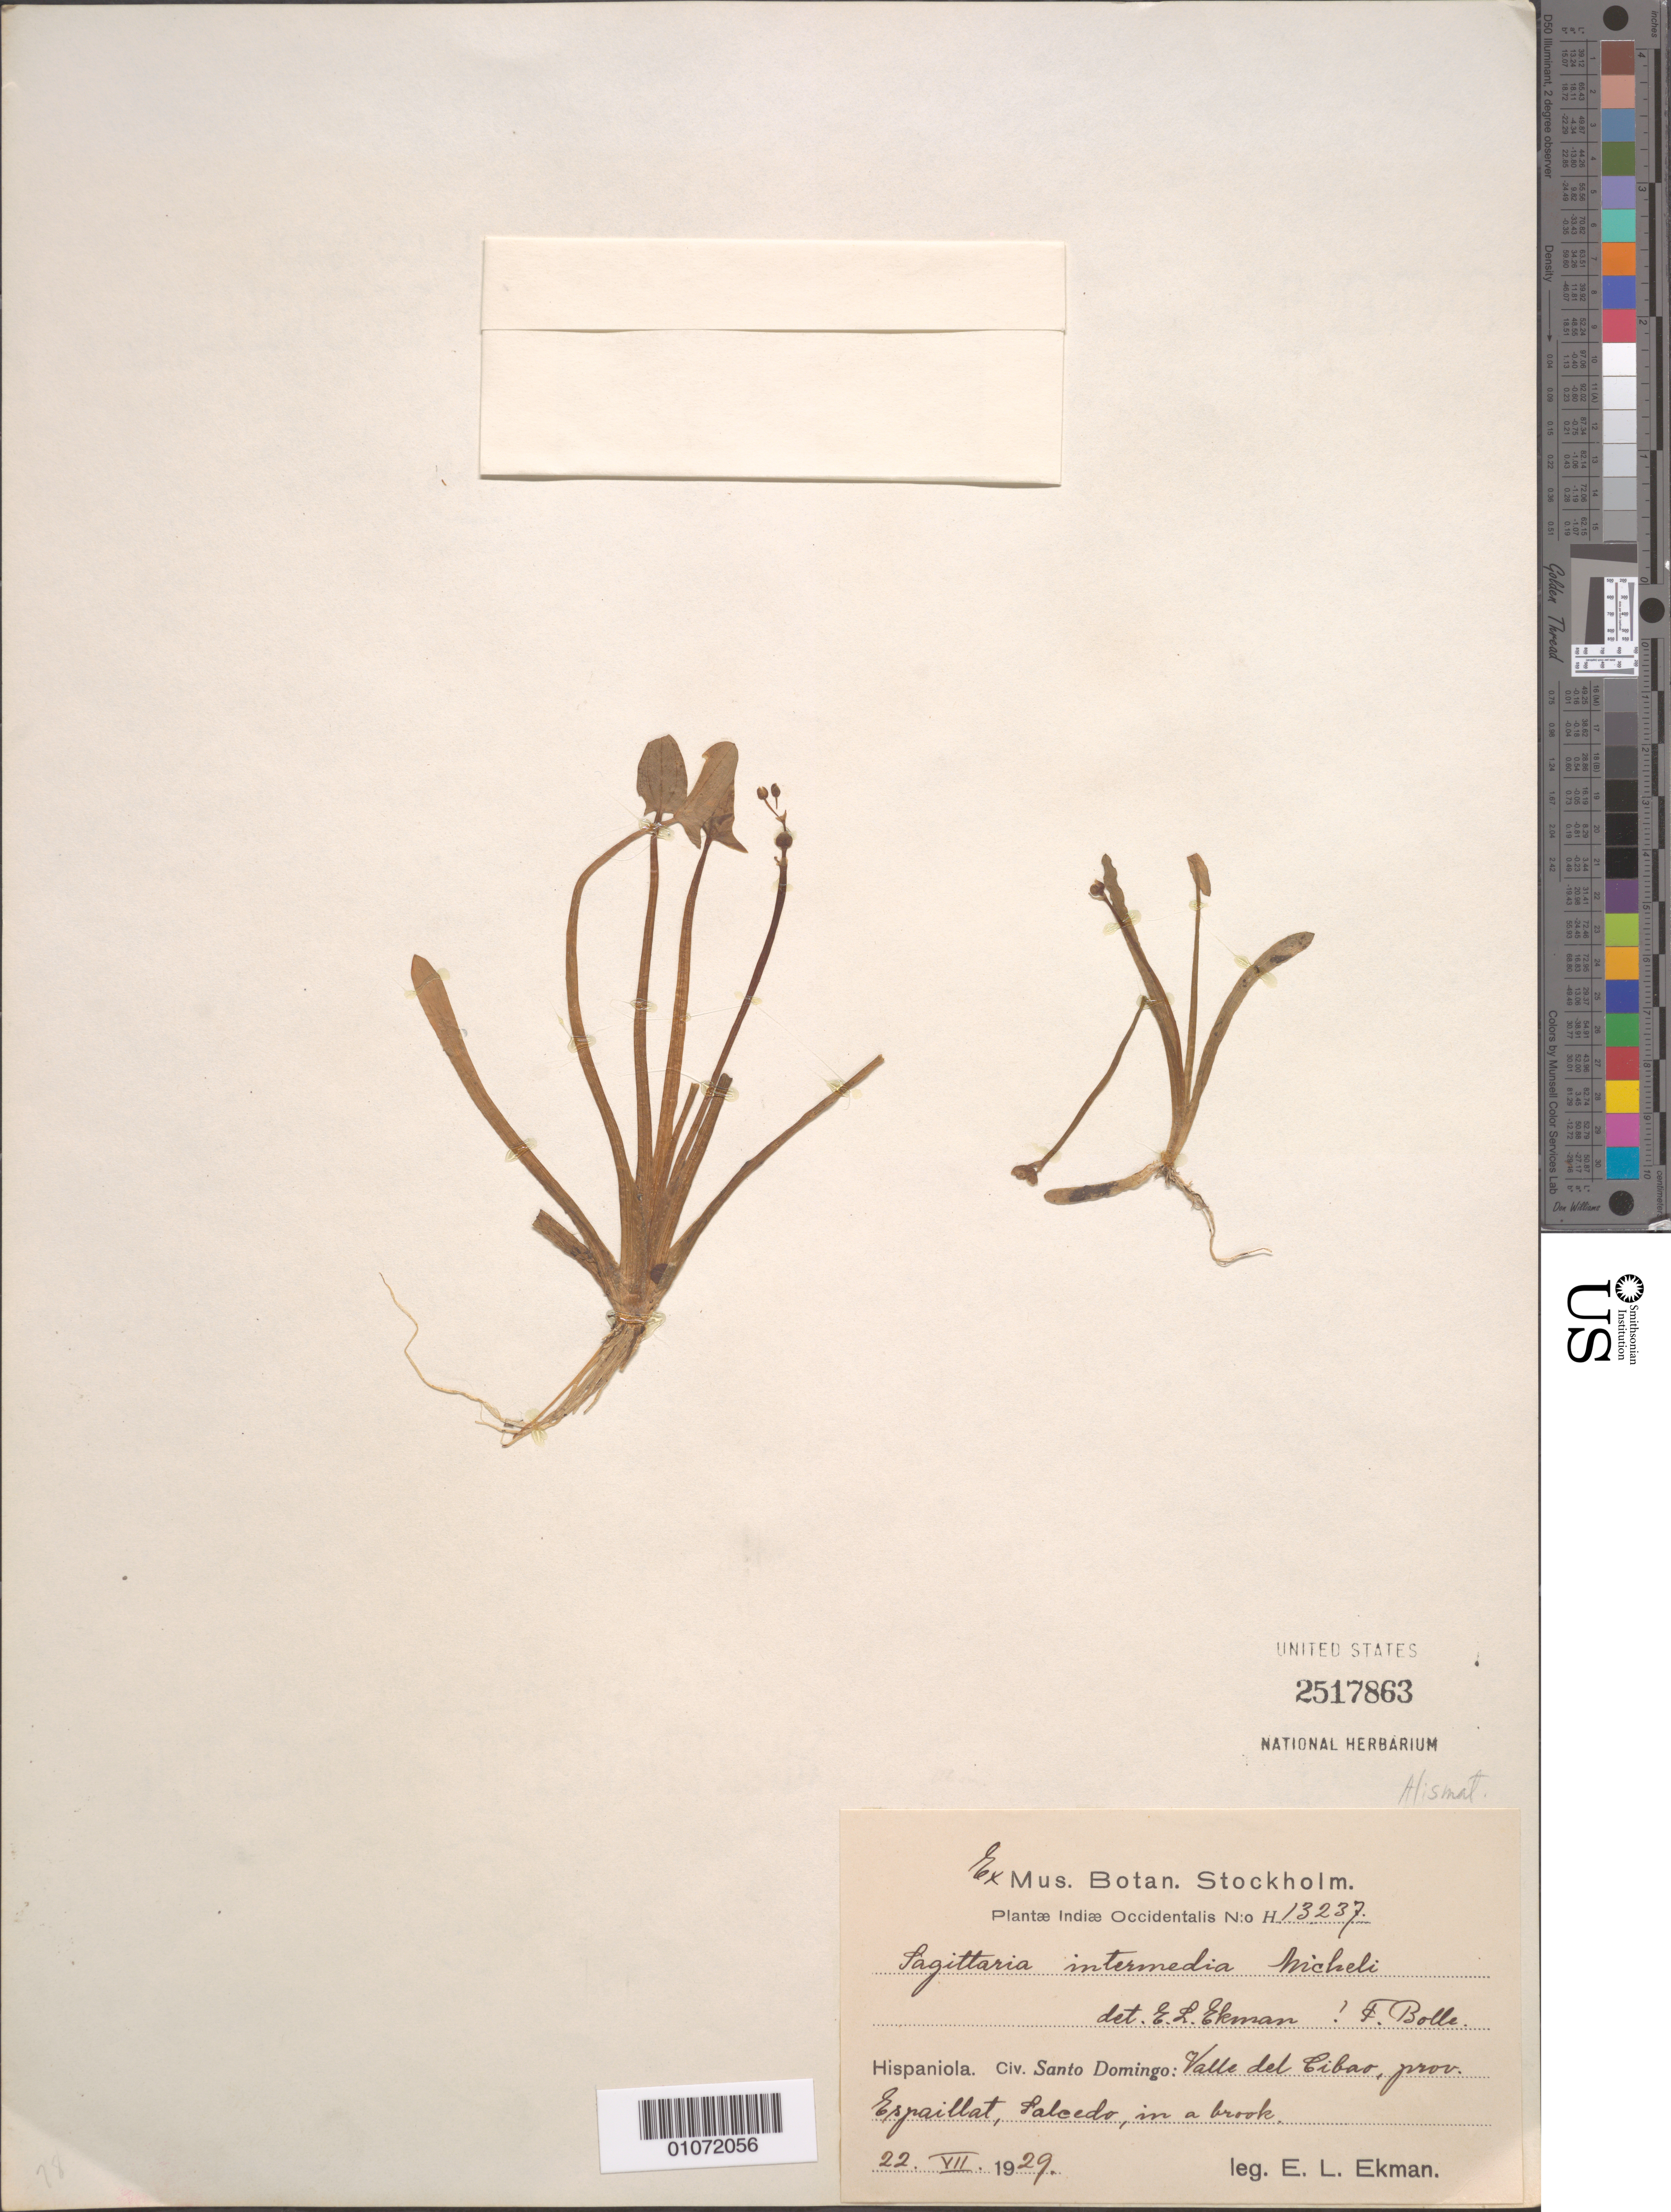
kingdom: Plantae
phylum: Tracheophyta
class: Liliopsida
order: Alismatales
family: Alismataceae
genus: Sagittaria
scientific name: Sagittaria intermedia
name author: Micheli in A. DC.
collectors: E. L. Ekman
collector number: H 13237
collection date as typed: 22 Jul 1929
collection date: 1929-07-22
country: Dominican Republic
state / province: Santo Domingo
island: Hispaniola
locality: VAlle de la Gibor, prov. de Spaillat fallecdor, in a brook.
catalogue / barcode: US 2517863